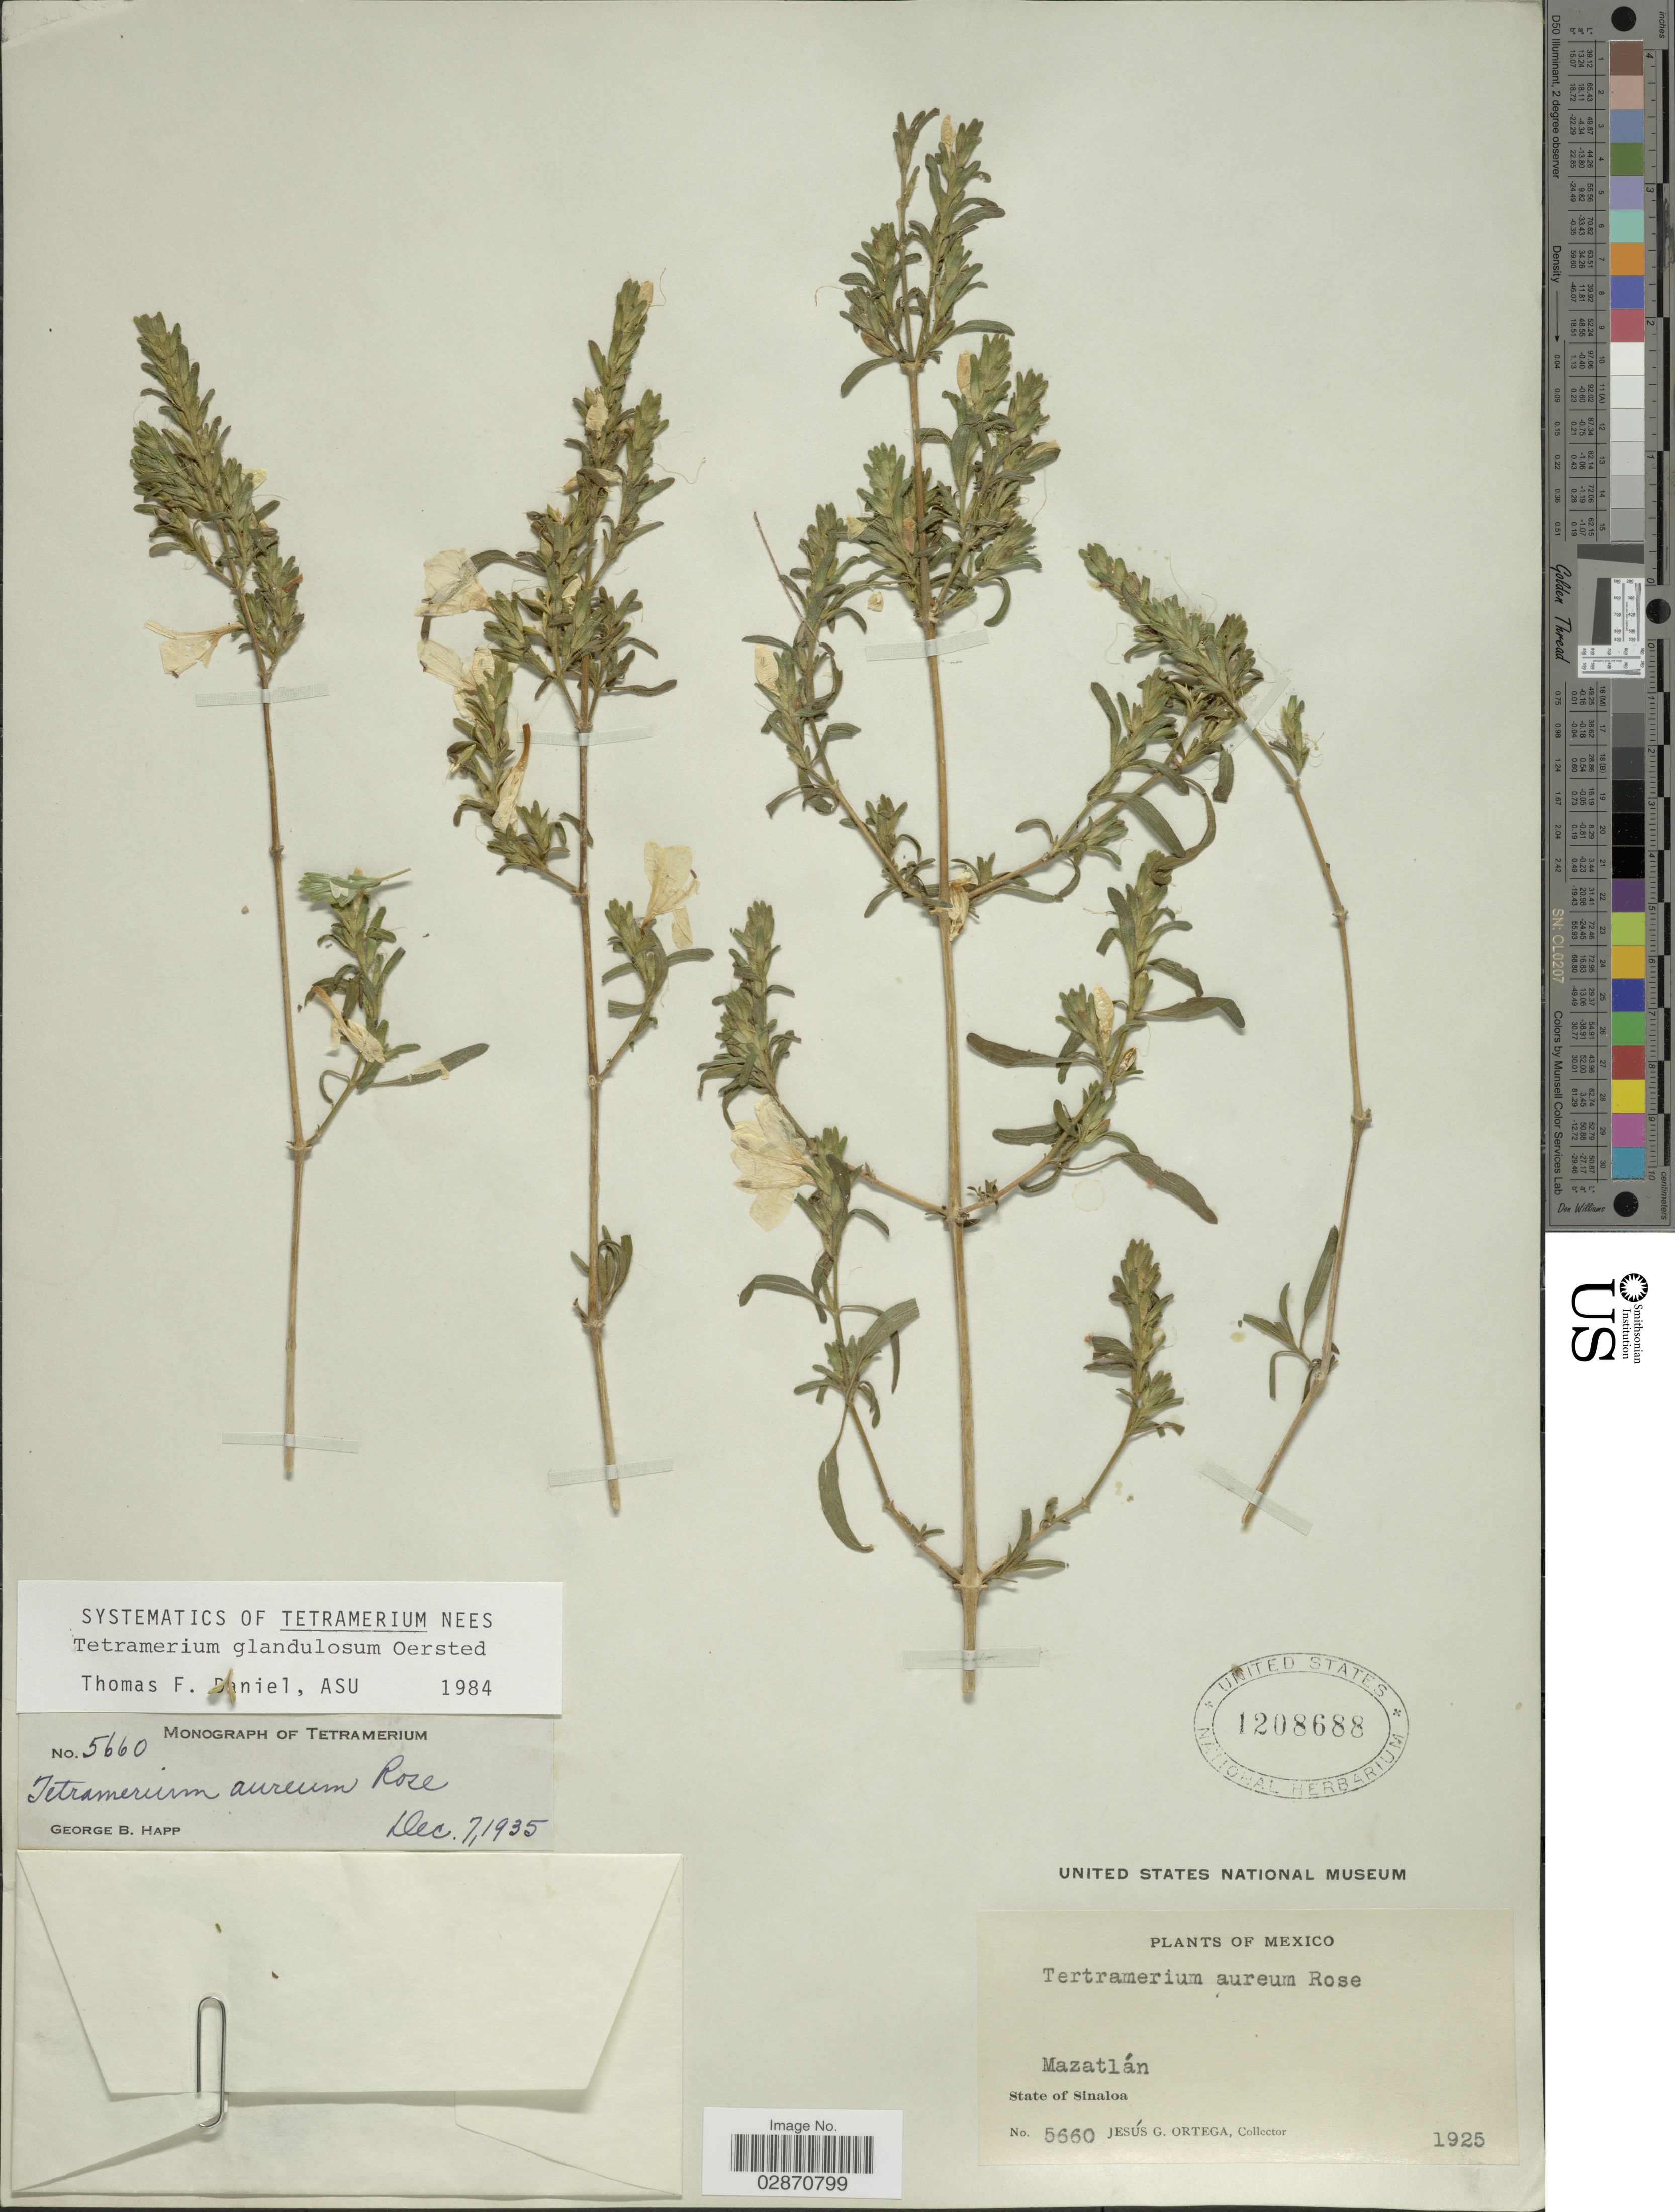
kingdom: Plantae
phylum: Tracheophyta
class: Magnoliopsida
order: Lamiales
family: Acanthaceae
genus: Tetramerium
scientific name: Tetramerium glandulosum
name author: Oerst.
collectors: J. Ortega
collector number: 5660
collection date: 1925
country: Mexico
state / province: Sinaloa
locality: Mazatlán.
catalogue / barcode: US 1208688